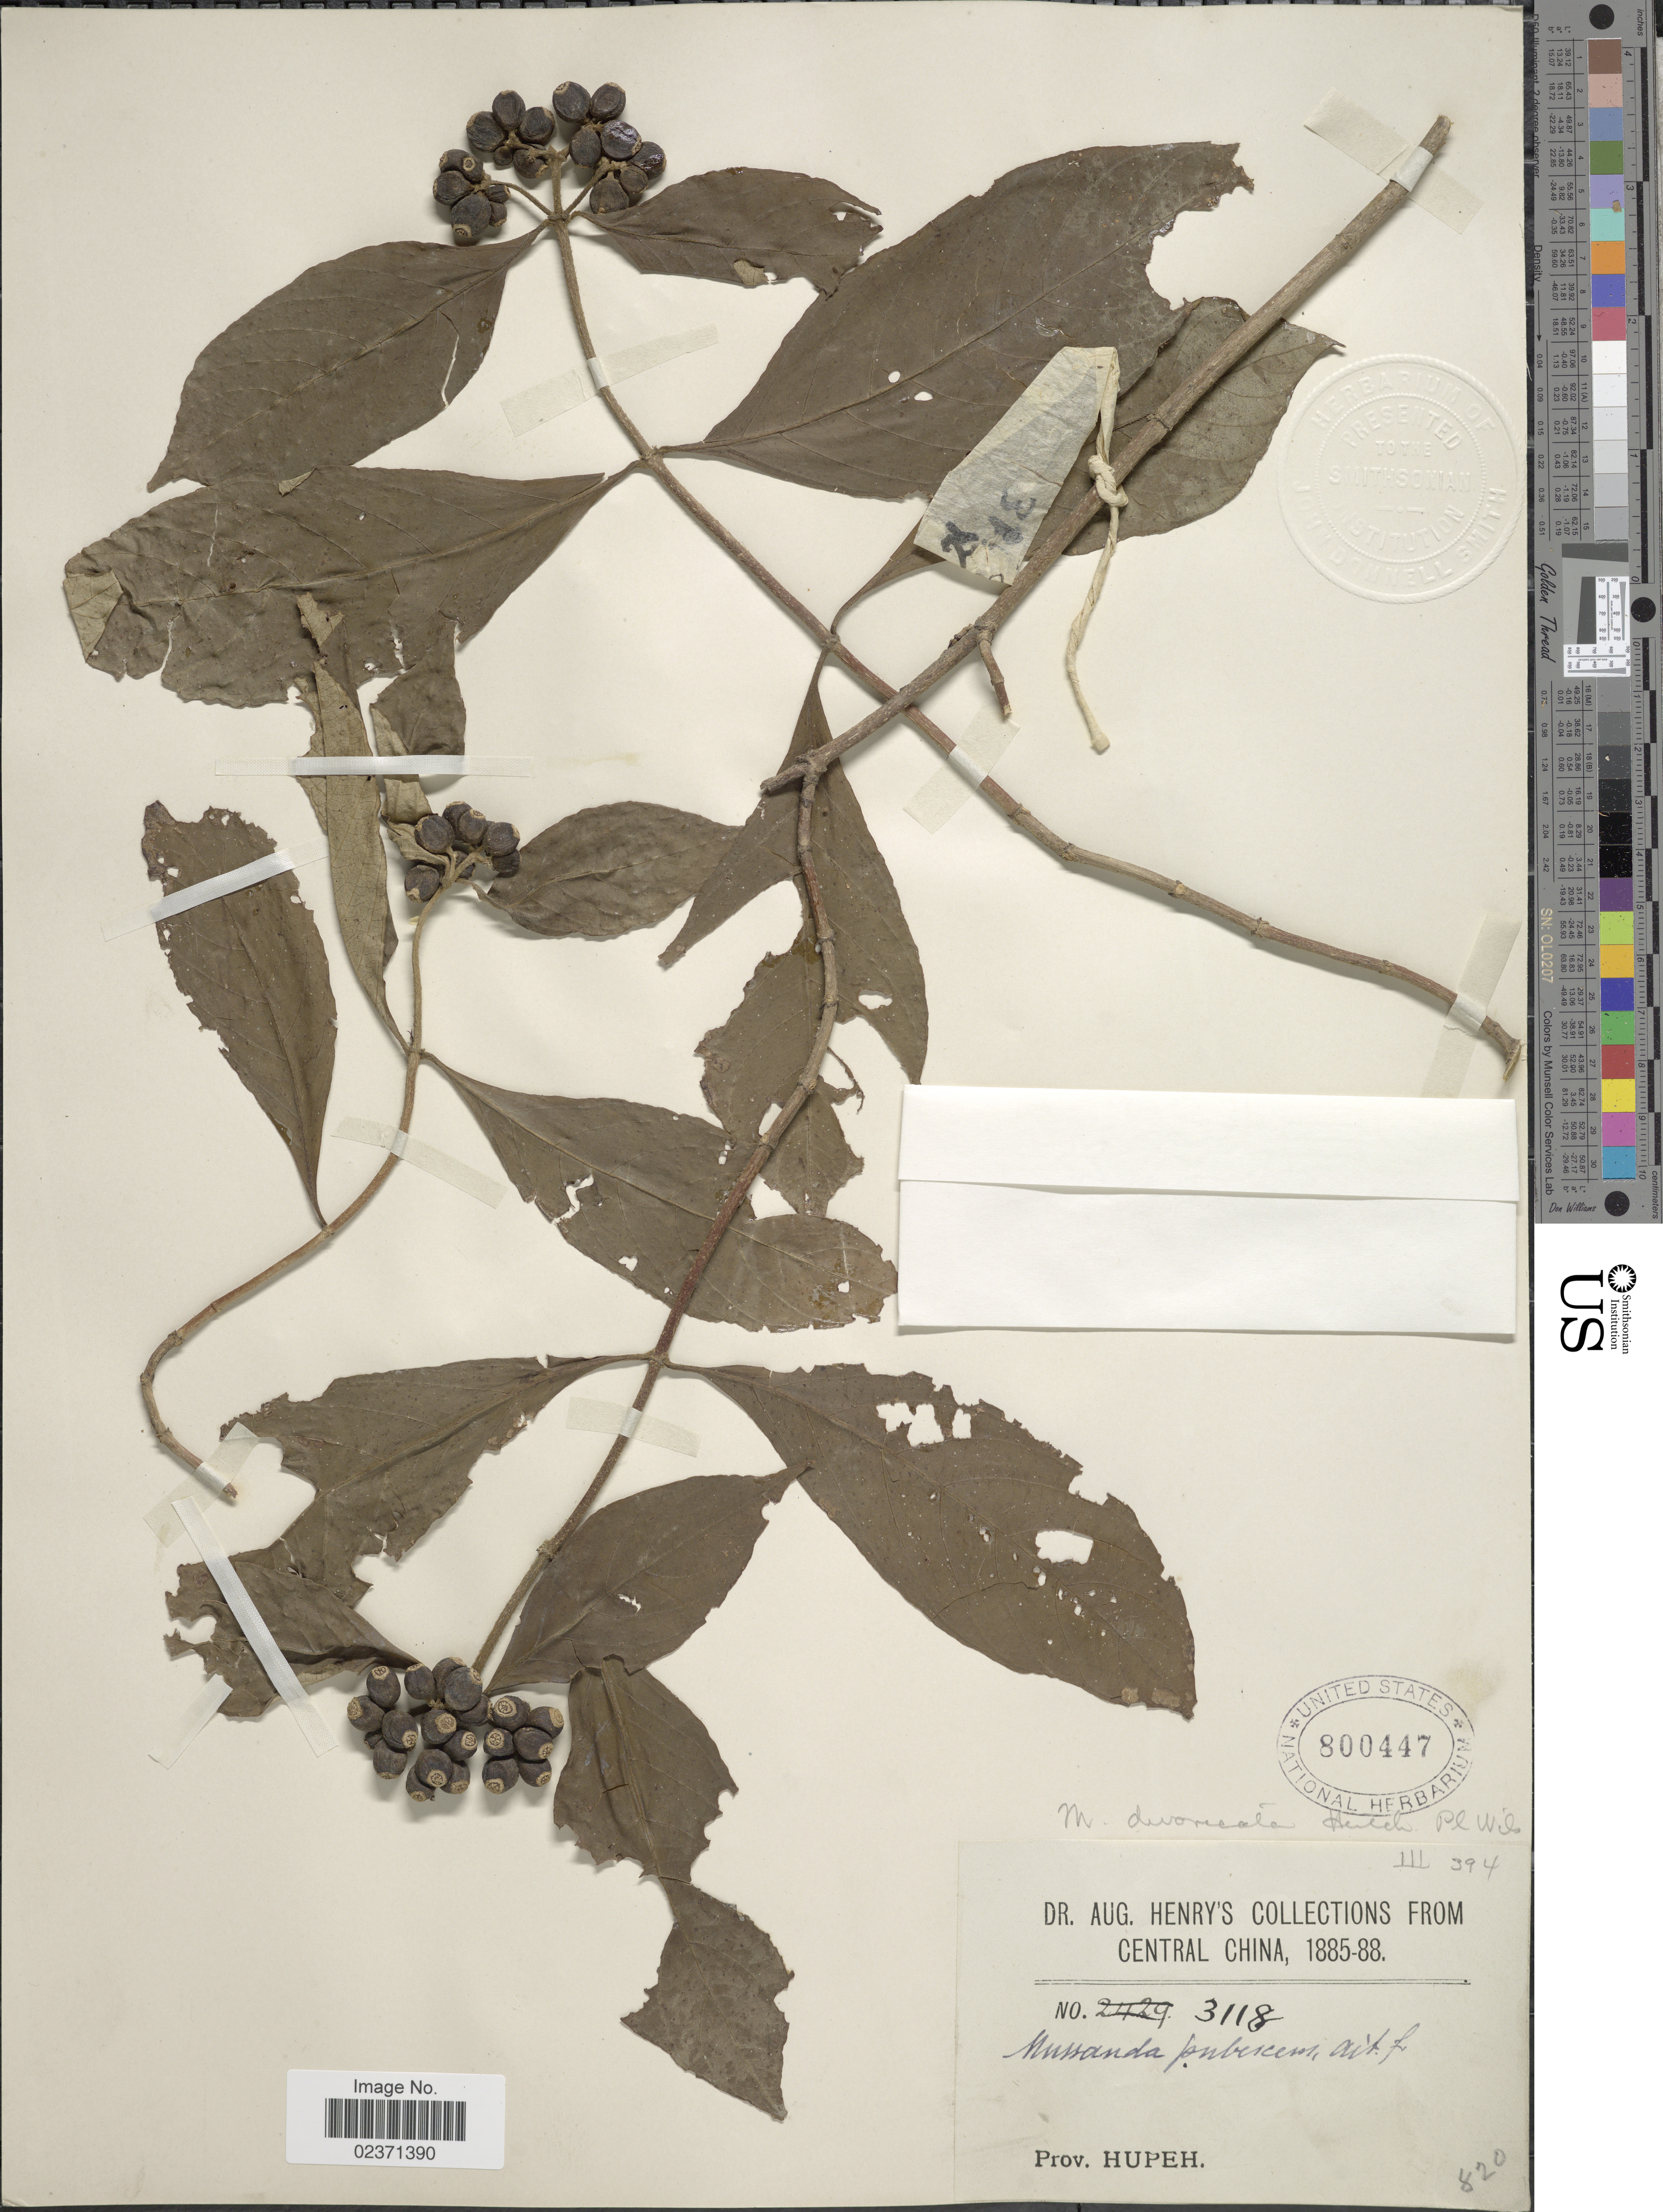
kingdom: Plantae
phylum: Tracheophyta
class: Magnoliopsida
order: Gentianales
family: Rubiaceae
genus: Mussaenda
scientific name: Mussaenda divaricata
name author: Hutch. in Sarg.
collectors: A. Henry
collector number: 3118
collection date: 1885/1888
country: China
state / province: Hubei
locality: Central China. Prov. Hupeh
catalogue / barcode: US 800447